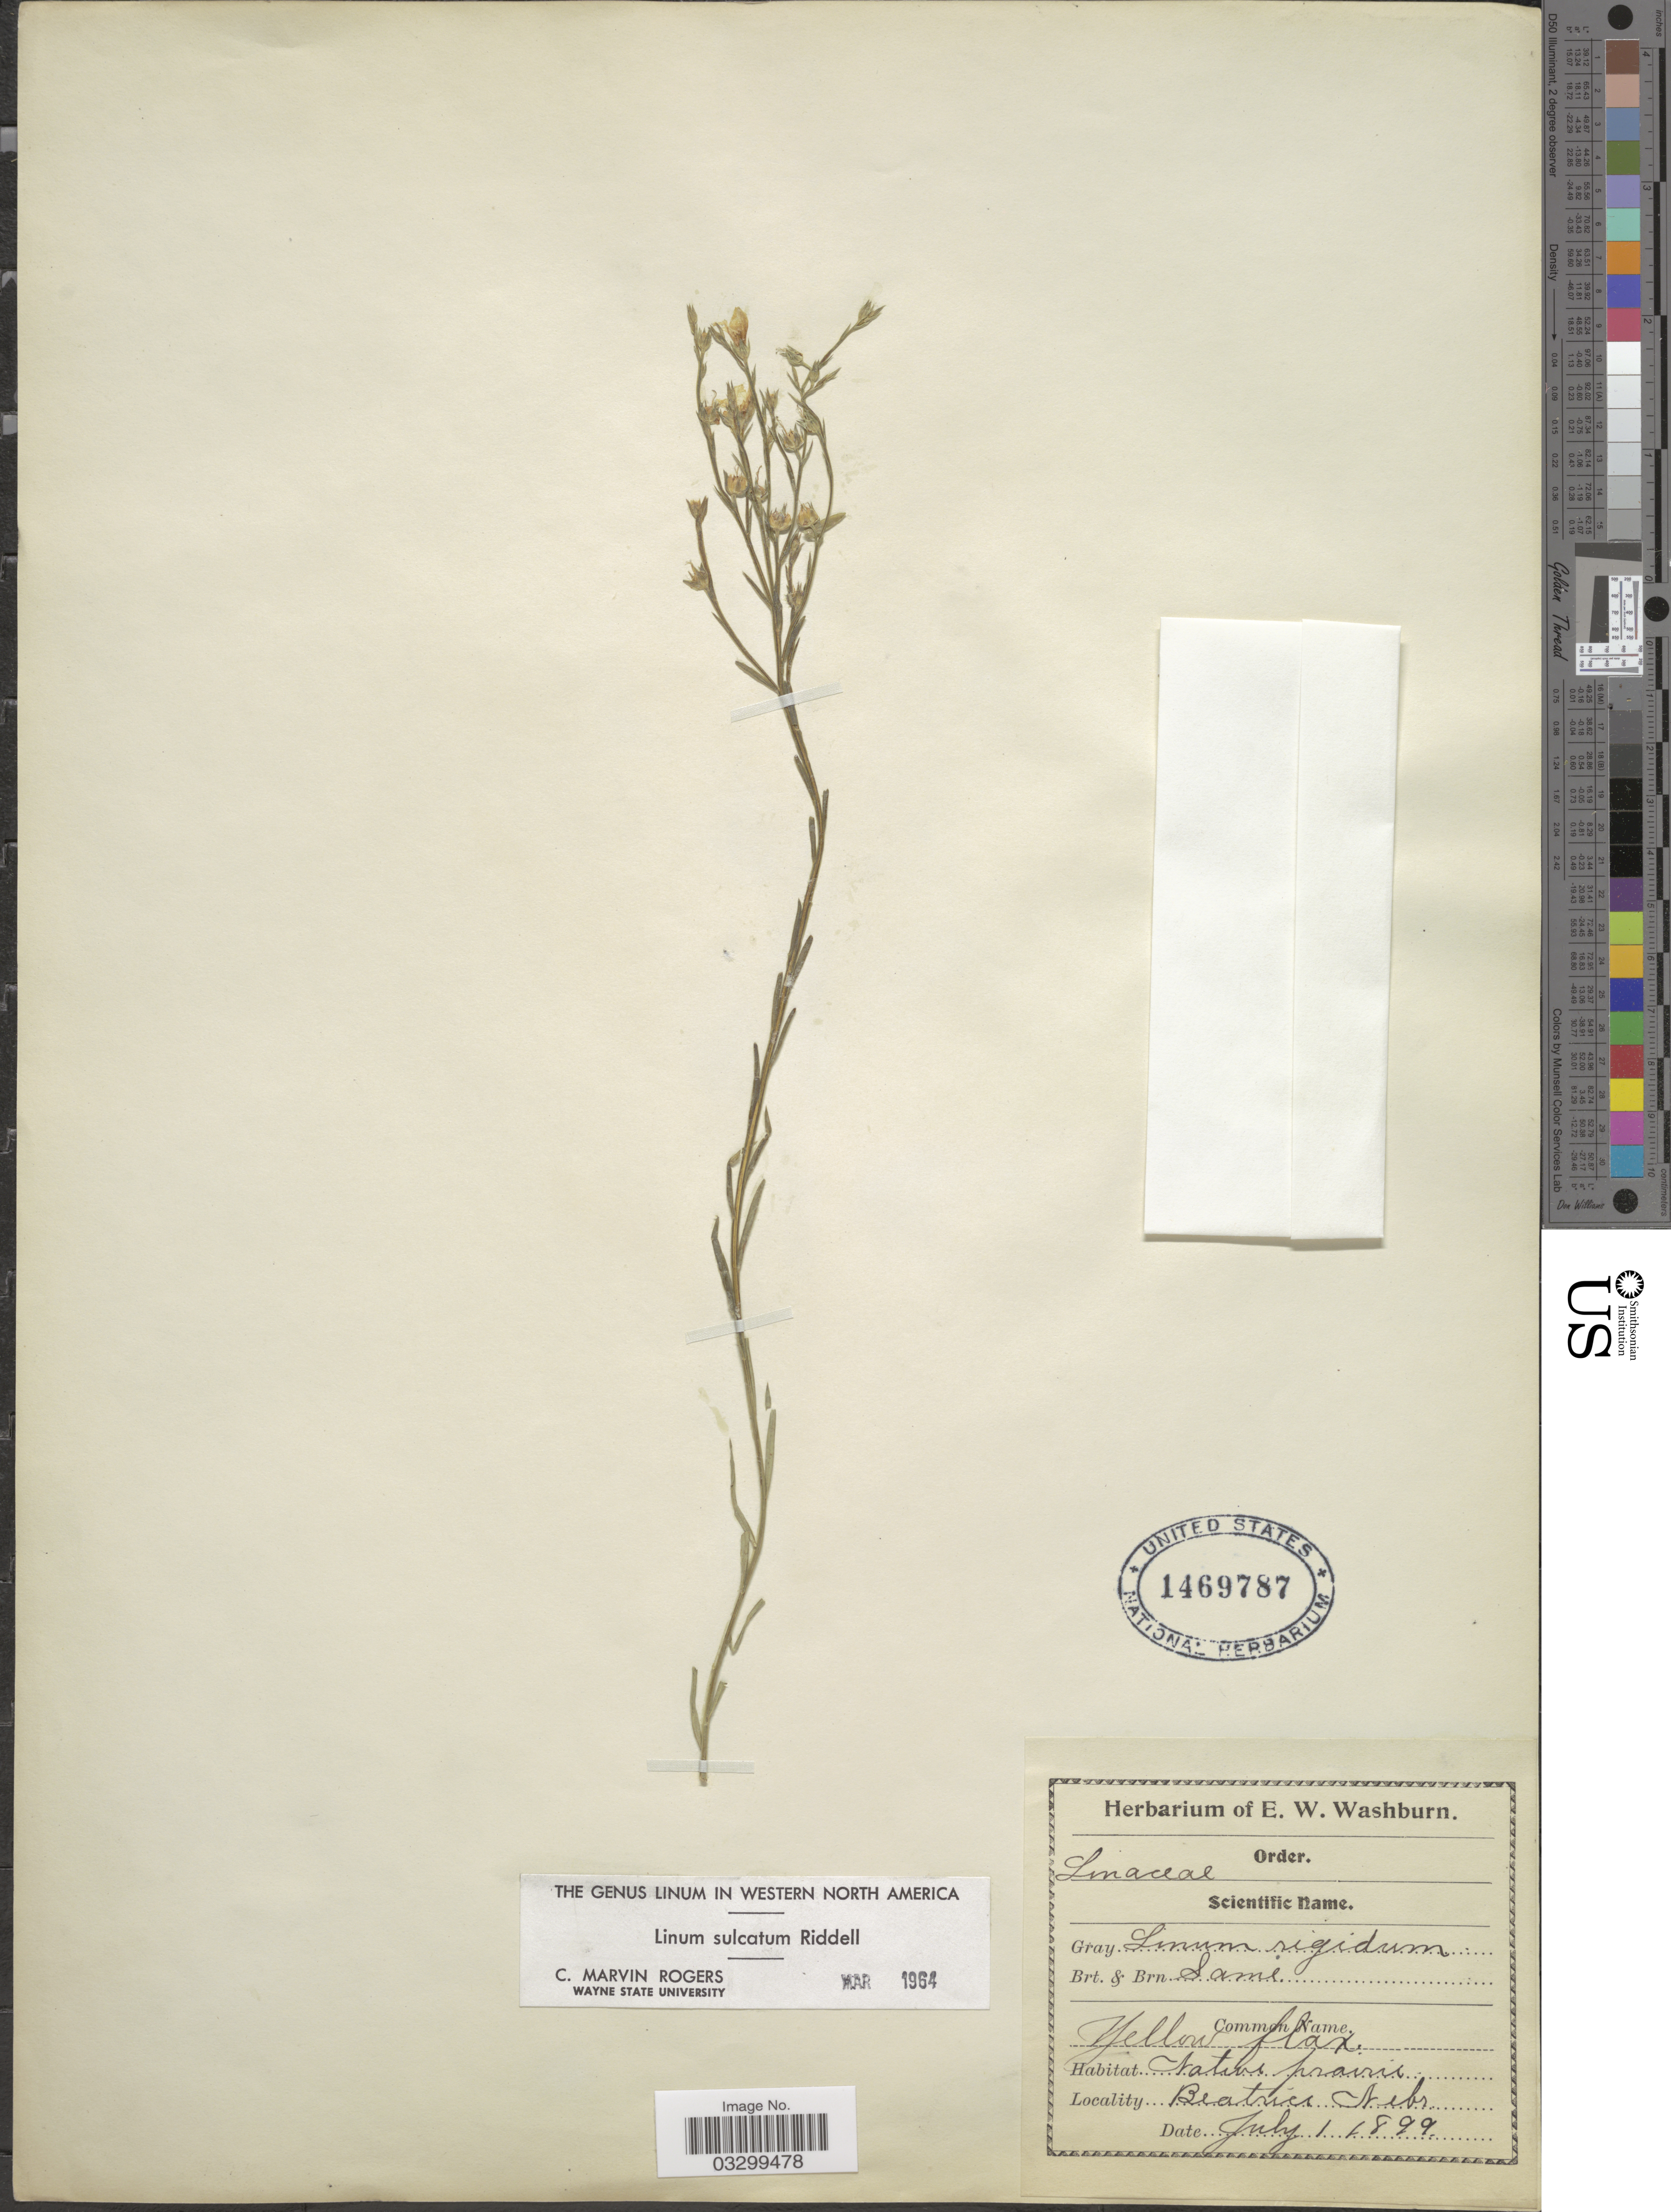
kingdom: Plantae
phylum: Tracheophyta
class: Magnoliopsida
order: Malpighiales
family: Linaceae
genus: Linum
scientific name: Linum sulcatum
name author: Riddell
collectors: ex herb. E. W. Washburn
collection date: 1899-07-01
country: United States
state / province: Nebraska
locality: Beatrice.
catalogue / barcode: US 1469787